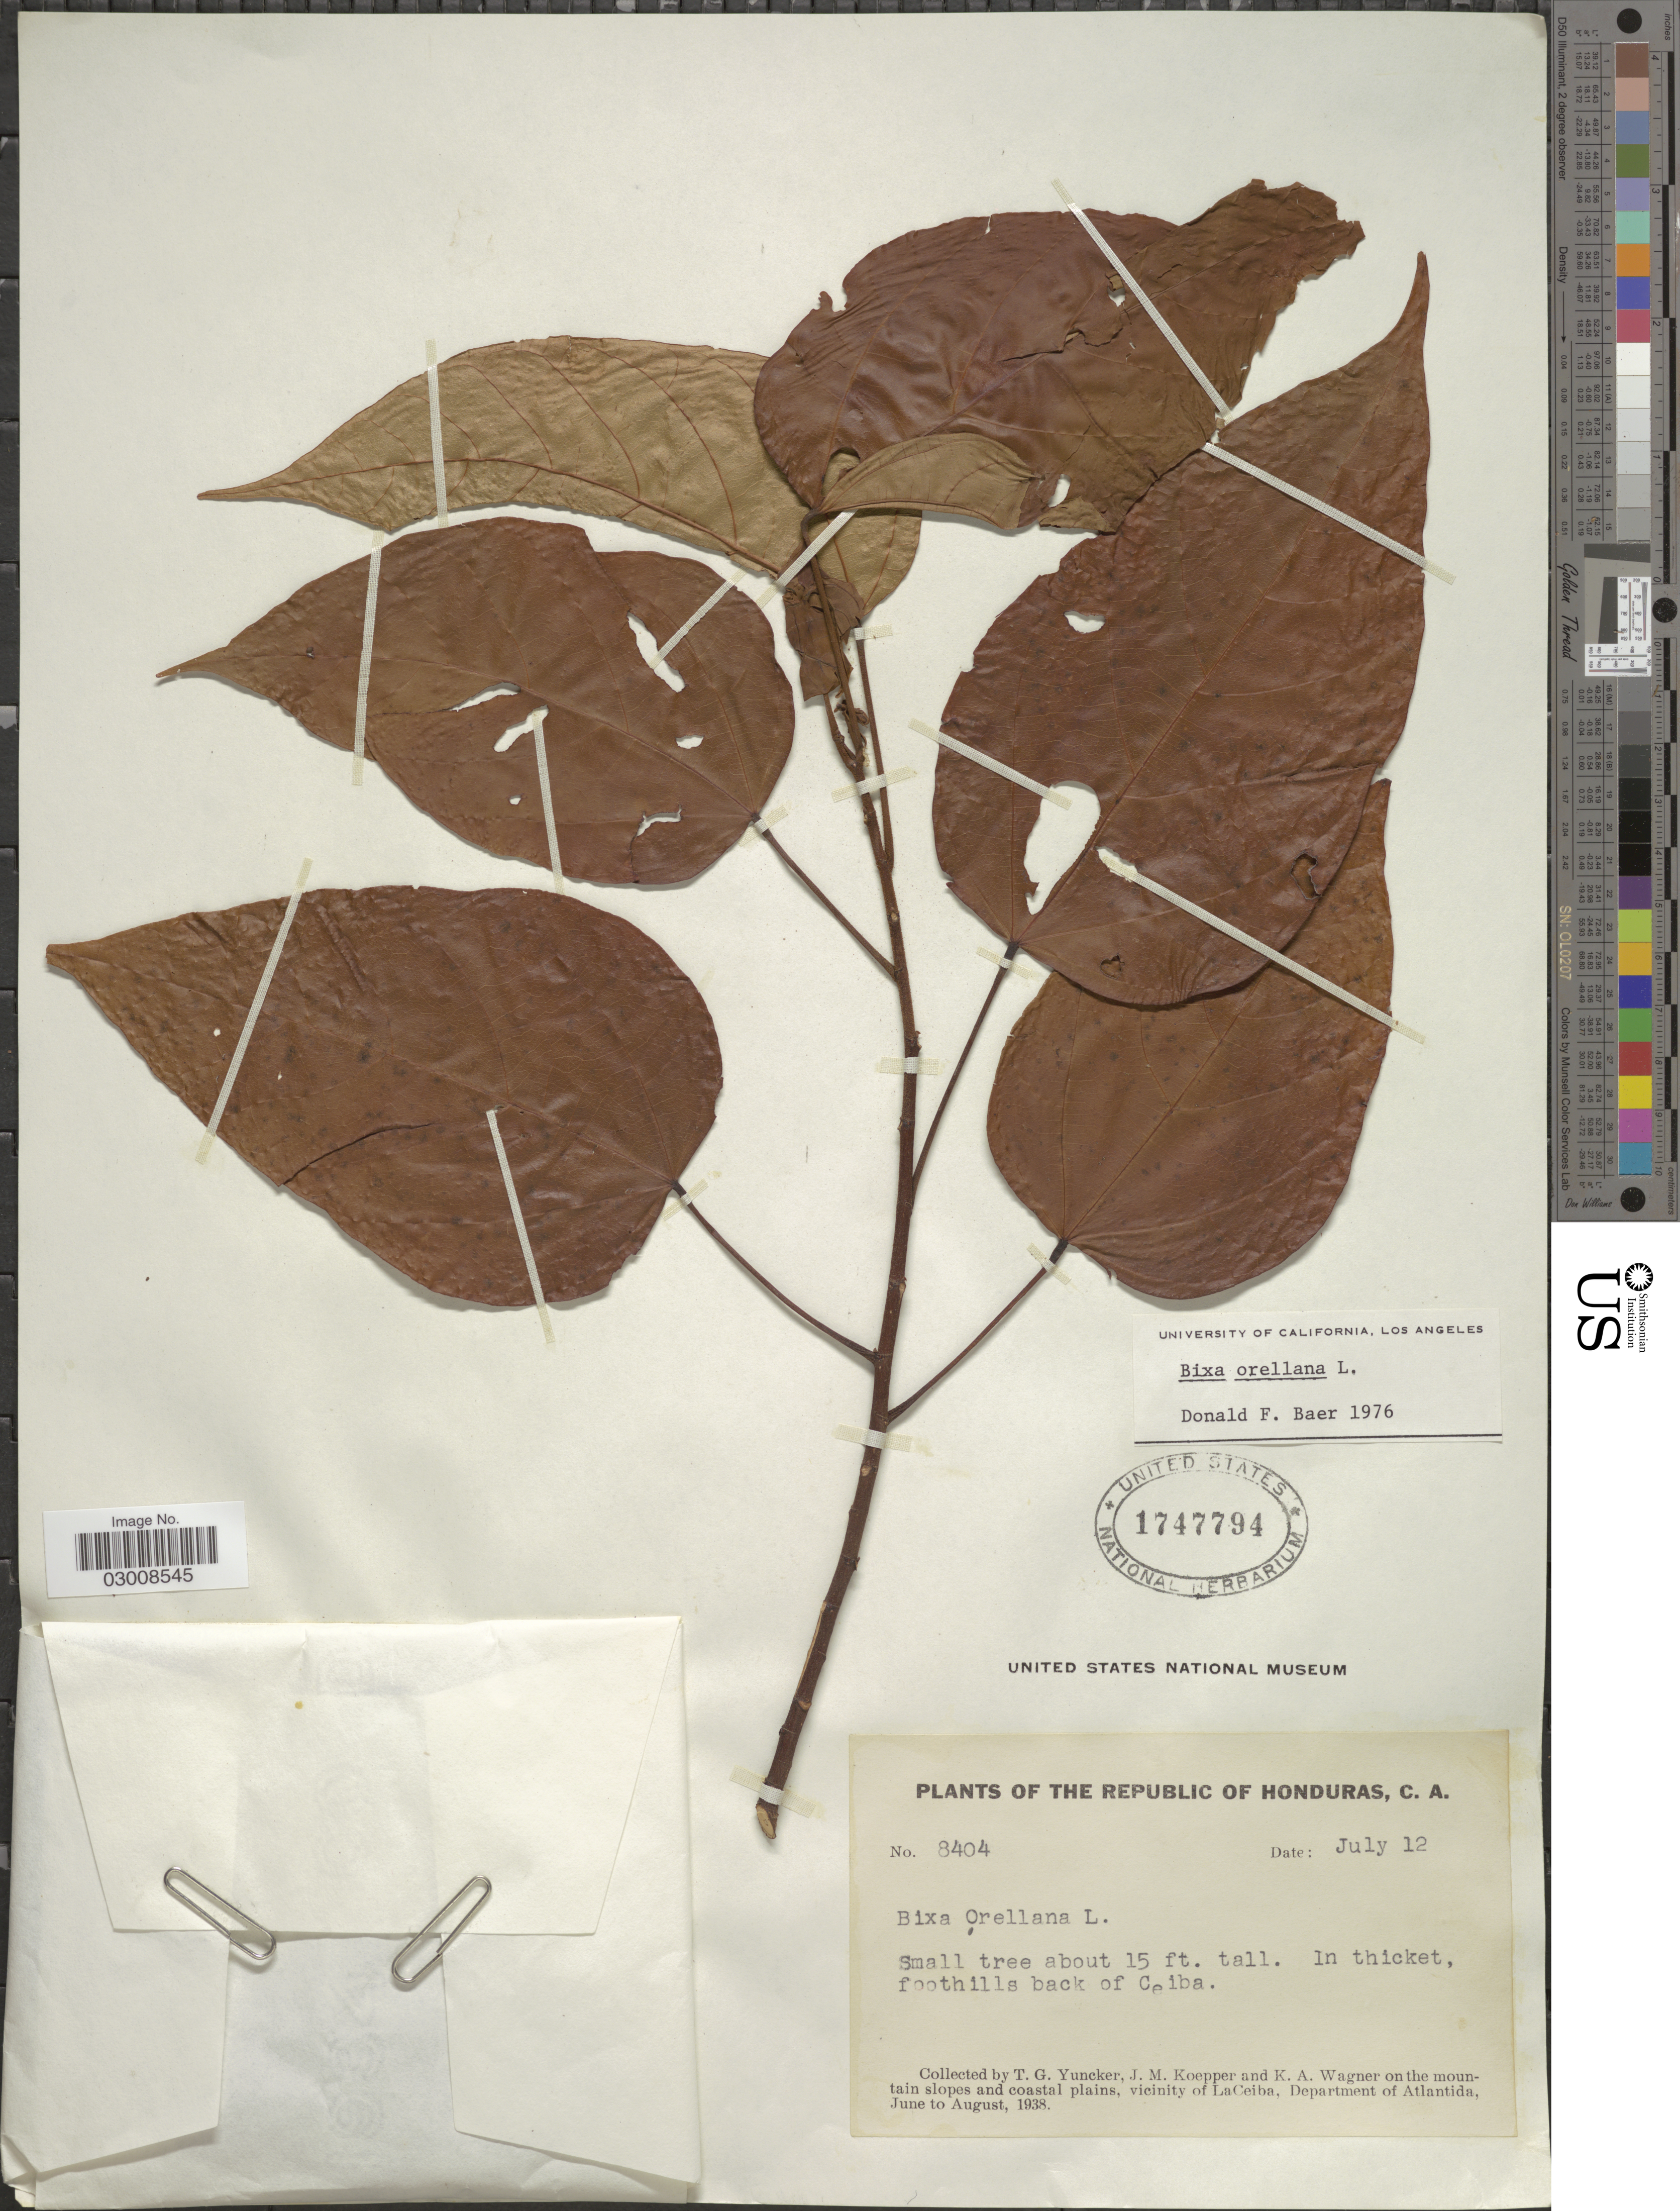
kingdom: Plantae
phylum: Tracheophyta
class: Magnoliopsida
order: Malvales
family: Bixaceae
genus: Bixa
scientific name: Bixa orellana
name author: L.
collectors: T. G. Yuncker, J. M. Koepper & K. A. Wagner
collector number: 8404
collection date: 1938-07-12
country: Honduras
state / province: Atlántida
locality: On the mountain slopes and coastal plains, vicinity of LaCeiba, Department of Atlantida.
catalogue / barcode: US 1747794